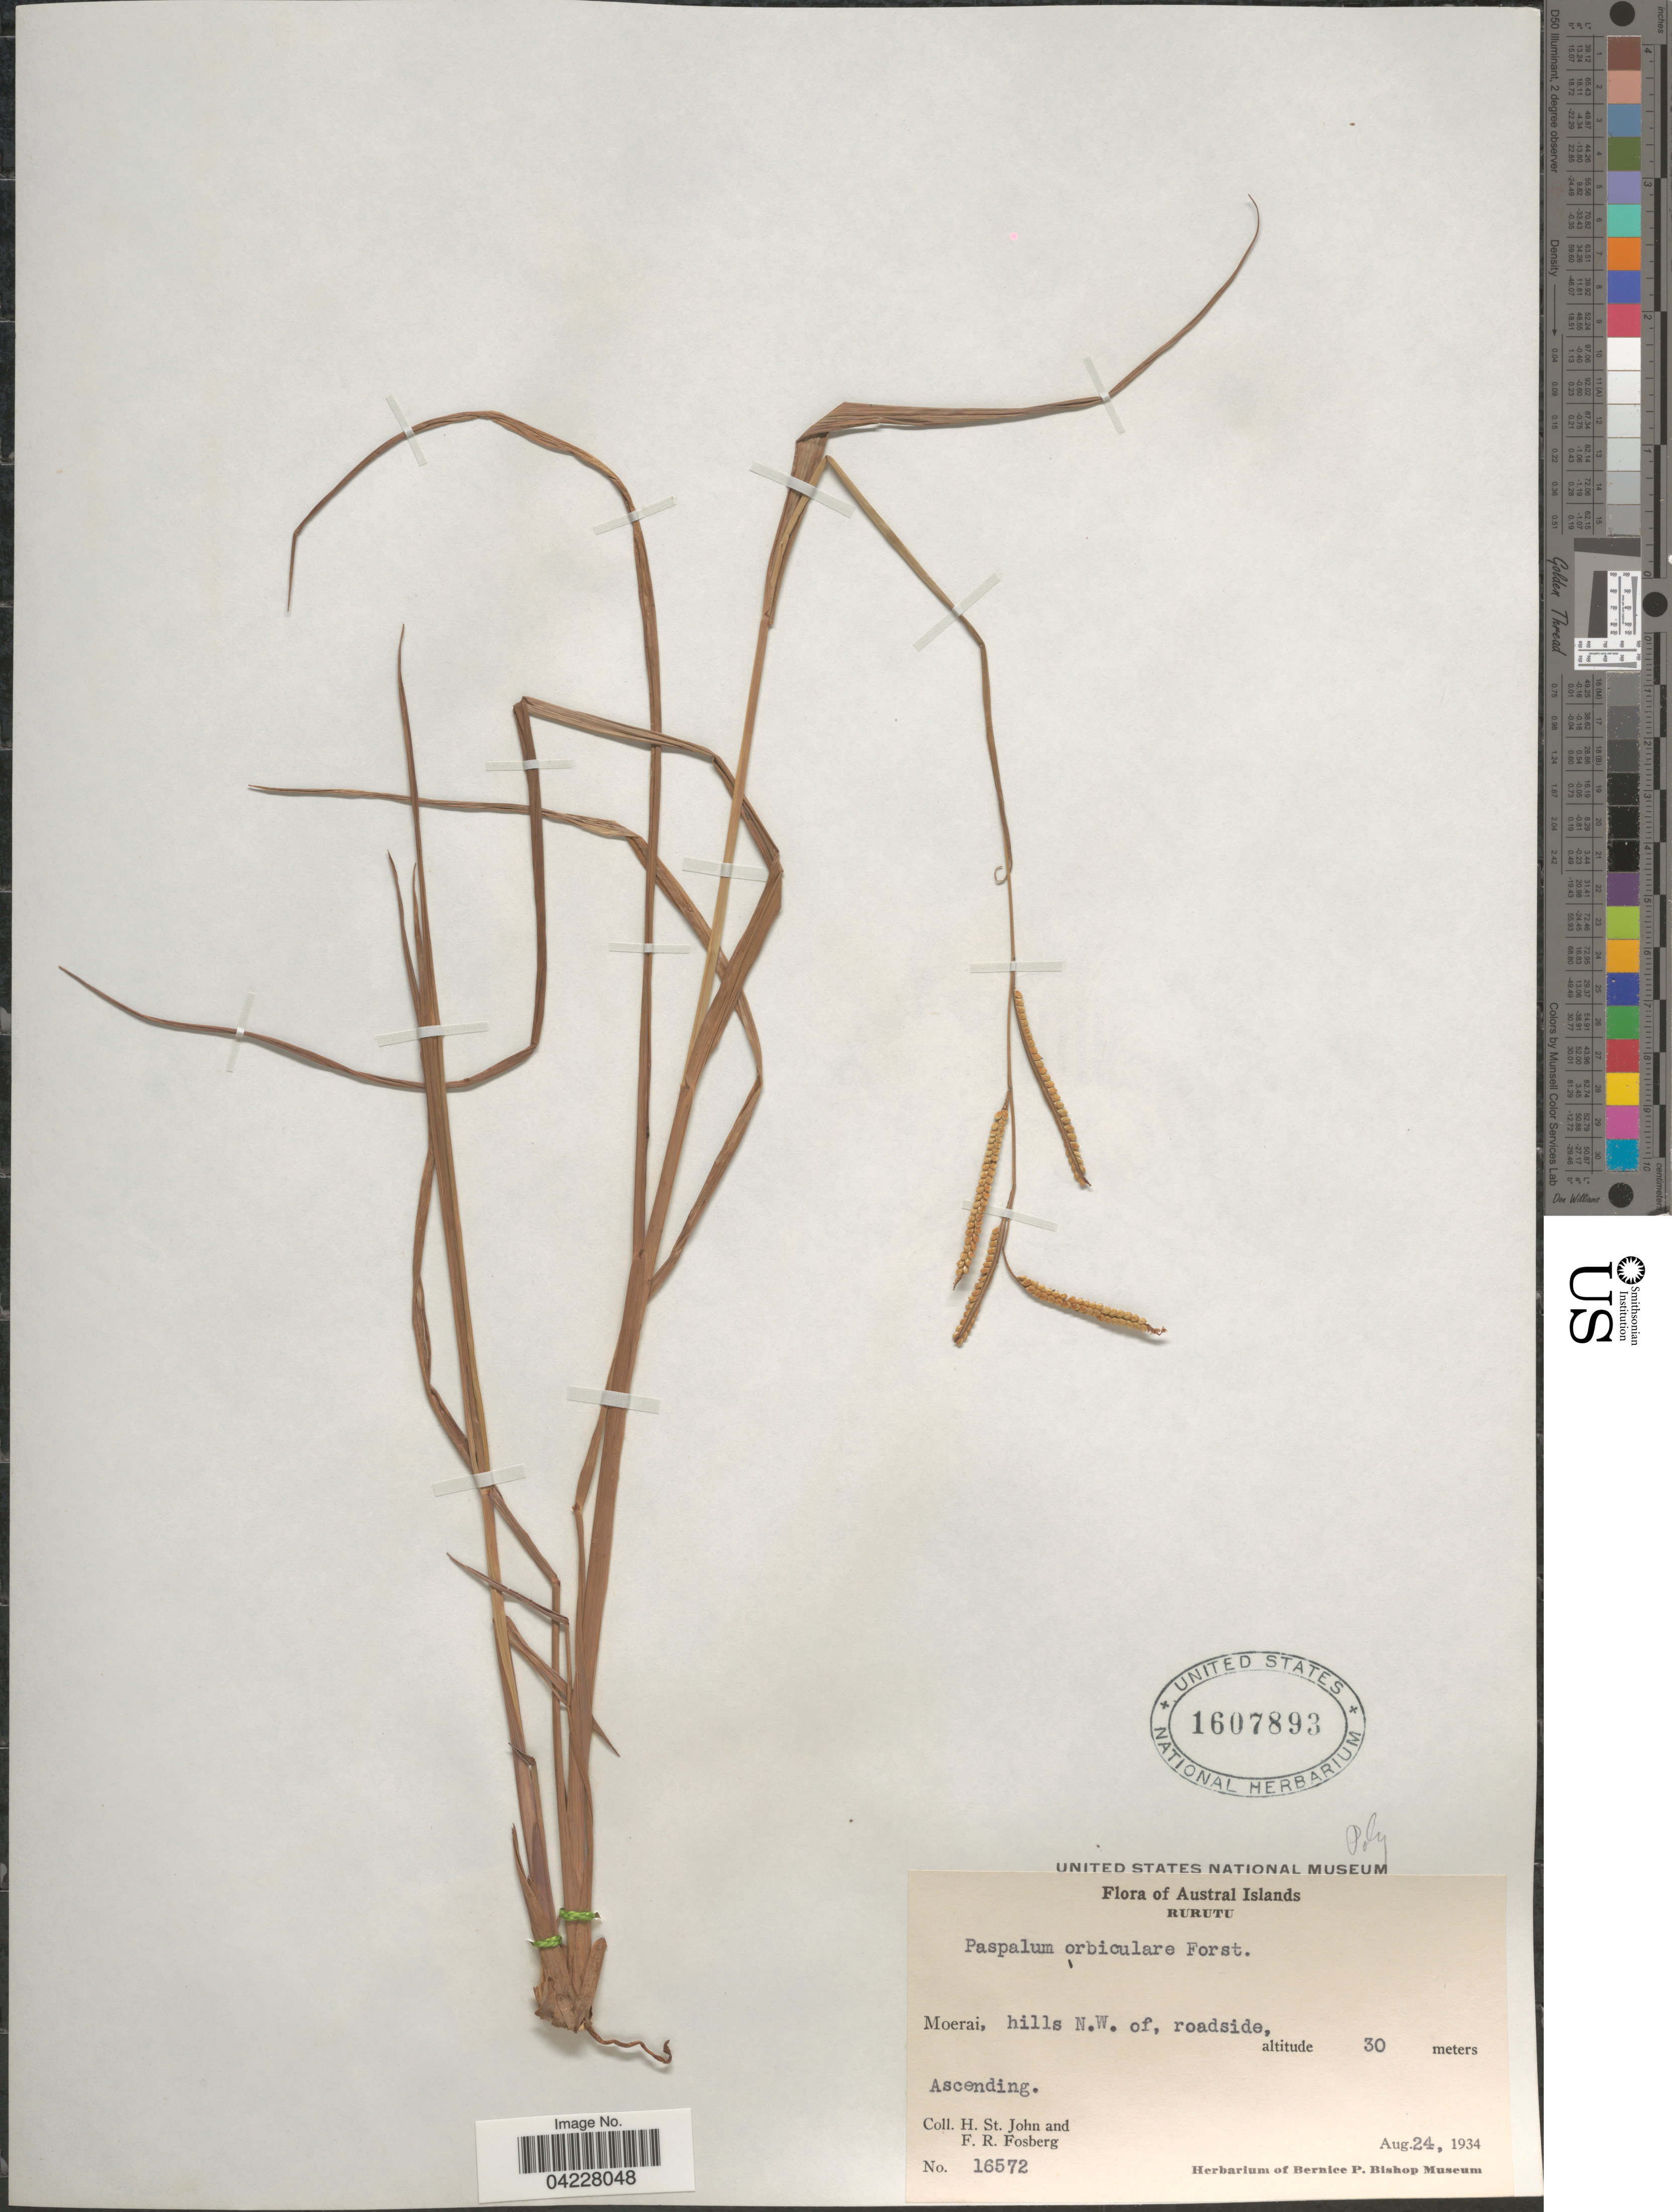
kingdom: Plantae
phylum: Tracheophyta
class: Liliopsida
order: Poales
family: Poaceae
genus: Paspalum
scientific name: Paspalum orbiculare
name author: G. Forst.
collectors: H. St. John & F. R. Fosberg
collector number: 16572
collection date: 1934-08-24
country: French Polynesia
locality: Austral Islands. Rurutu. Moerai, hills N.W. of, roadside.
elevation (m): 30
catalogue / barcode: US 1607893